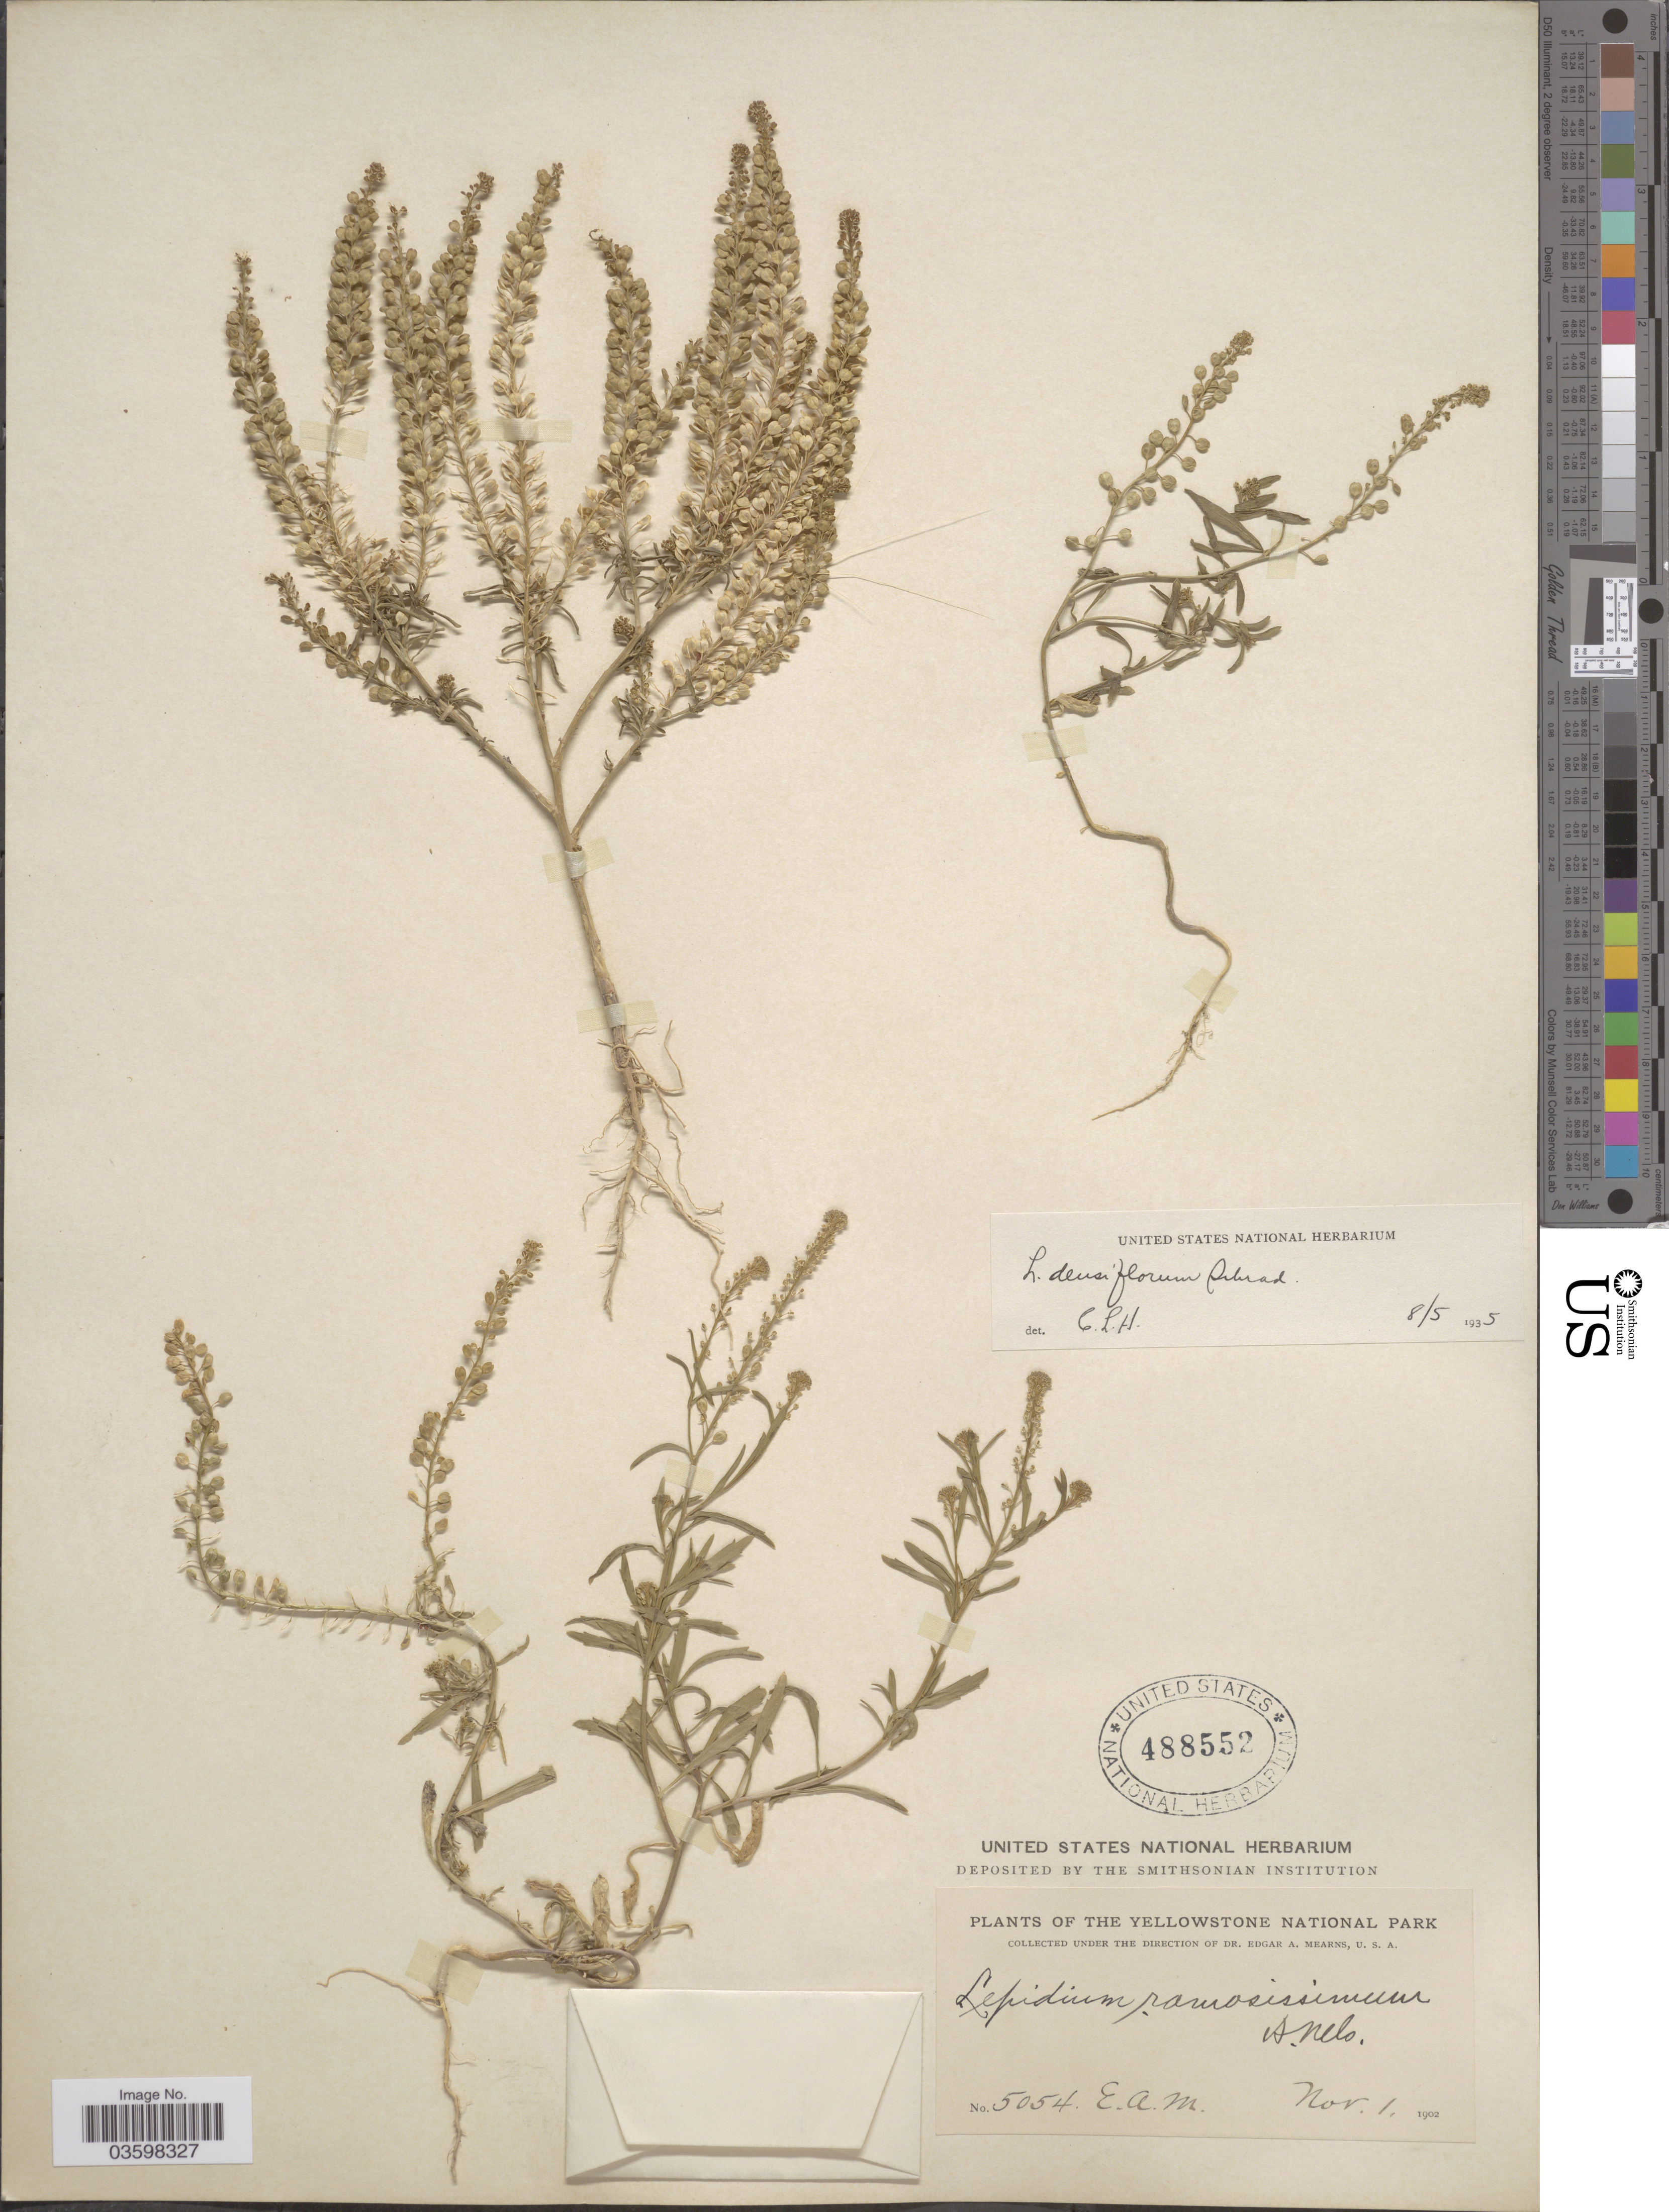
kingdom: Plantae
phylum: Tracheophyta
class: Magnoliopsida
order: Brassicales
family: Brassicaceae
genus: Lepidium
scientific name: Lepidium densiflorum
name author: Schrad.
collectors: E. A. Mearns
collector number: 5054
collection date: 1902-11-01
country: United States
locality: The Yellowstone National Park.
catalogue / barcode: US 488552